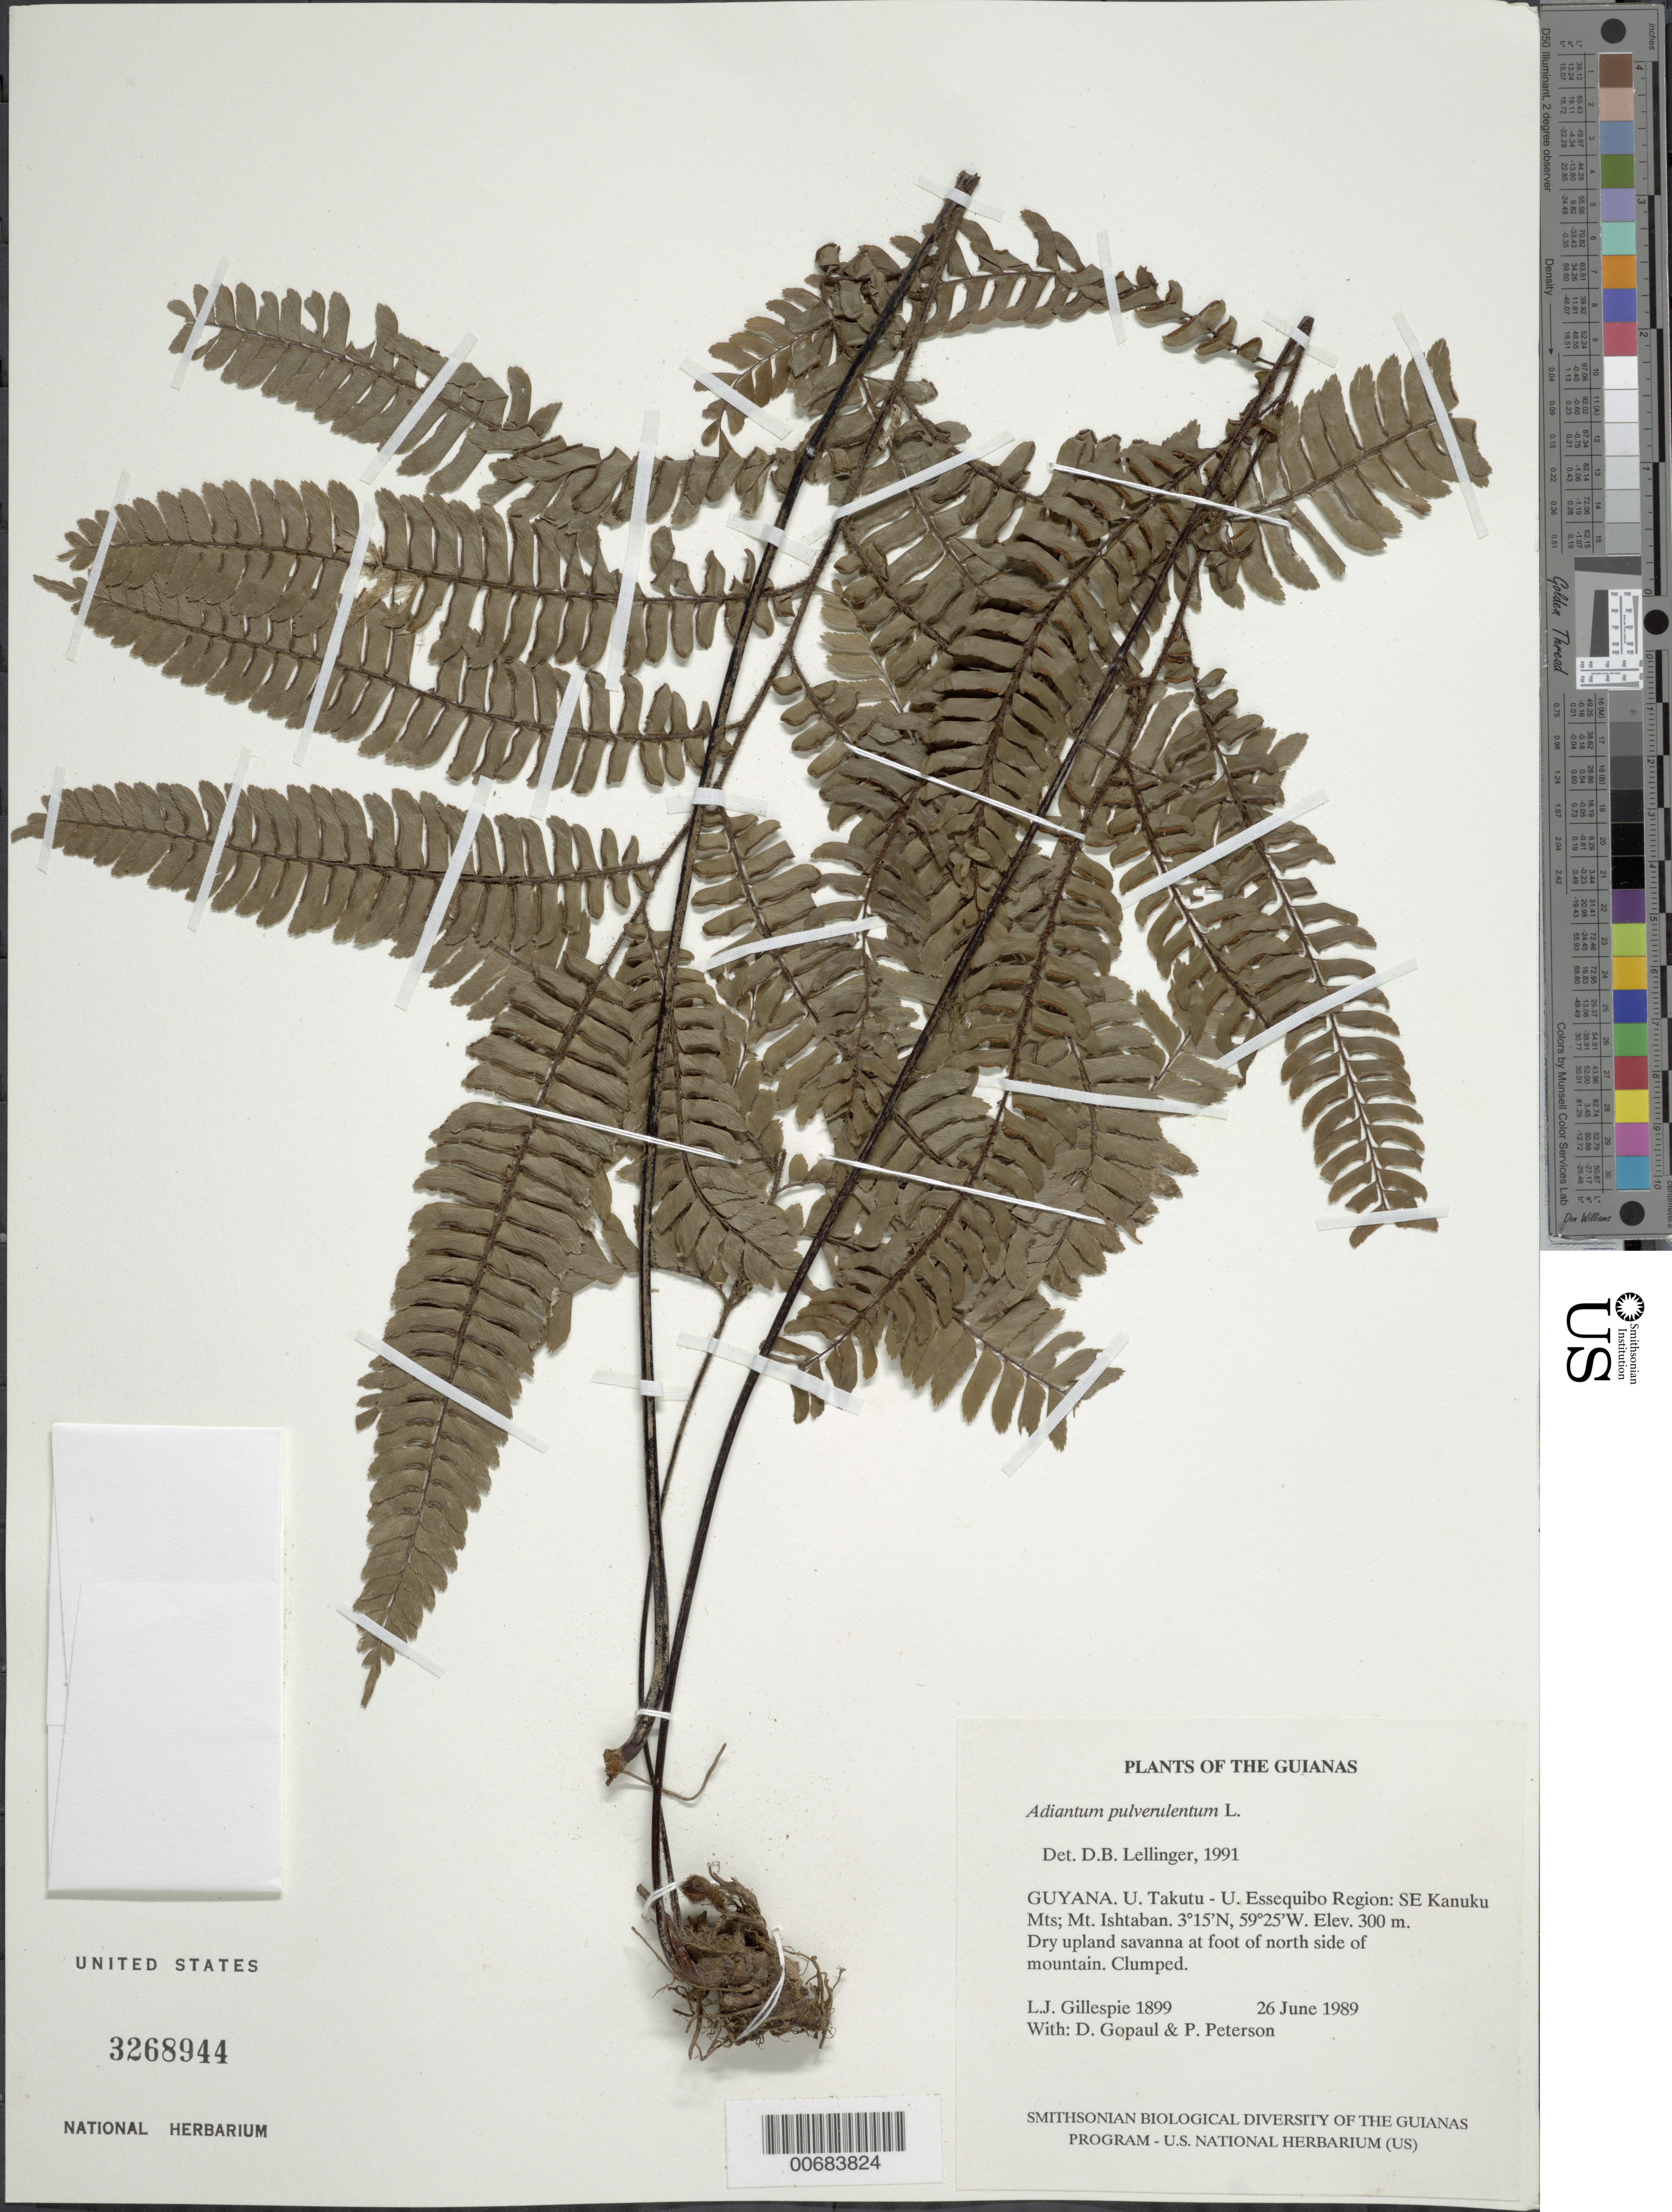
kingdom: Plantae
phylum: Tracheophyta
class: Polypodiopsida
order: Polypodiales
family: Pteridaceae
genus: Adiantum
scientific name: Adiantum pulverulentum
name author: L.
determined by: Lellinger, David B., (BOT), Smithsonian Institution - National Museum of Natural History (UNITED STATES)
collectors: L. J. Gillespie, D. Gopaul & P. M. Peterson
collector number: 1899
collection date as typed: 26 June 1989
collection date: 1989-06-26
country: Guyana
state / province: U. Takutu-U. Essequibo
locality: SE Kanuku Mts; Mt. Ishtaban. At foot of N side of mountain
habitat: Dry upland savanna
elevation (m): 300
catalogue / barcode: US 3268944